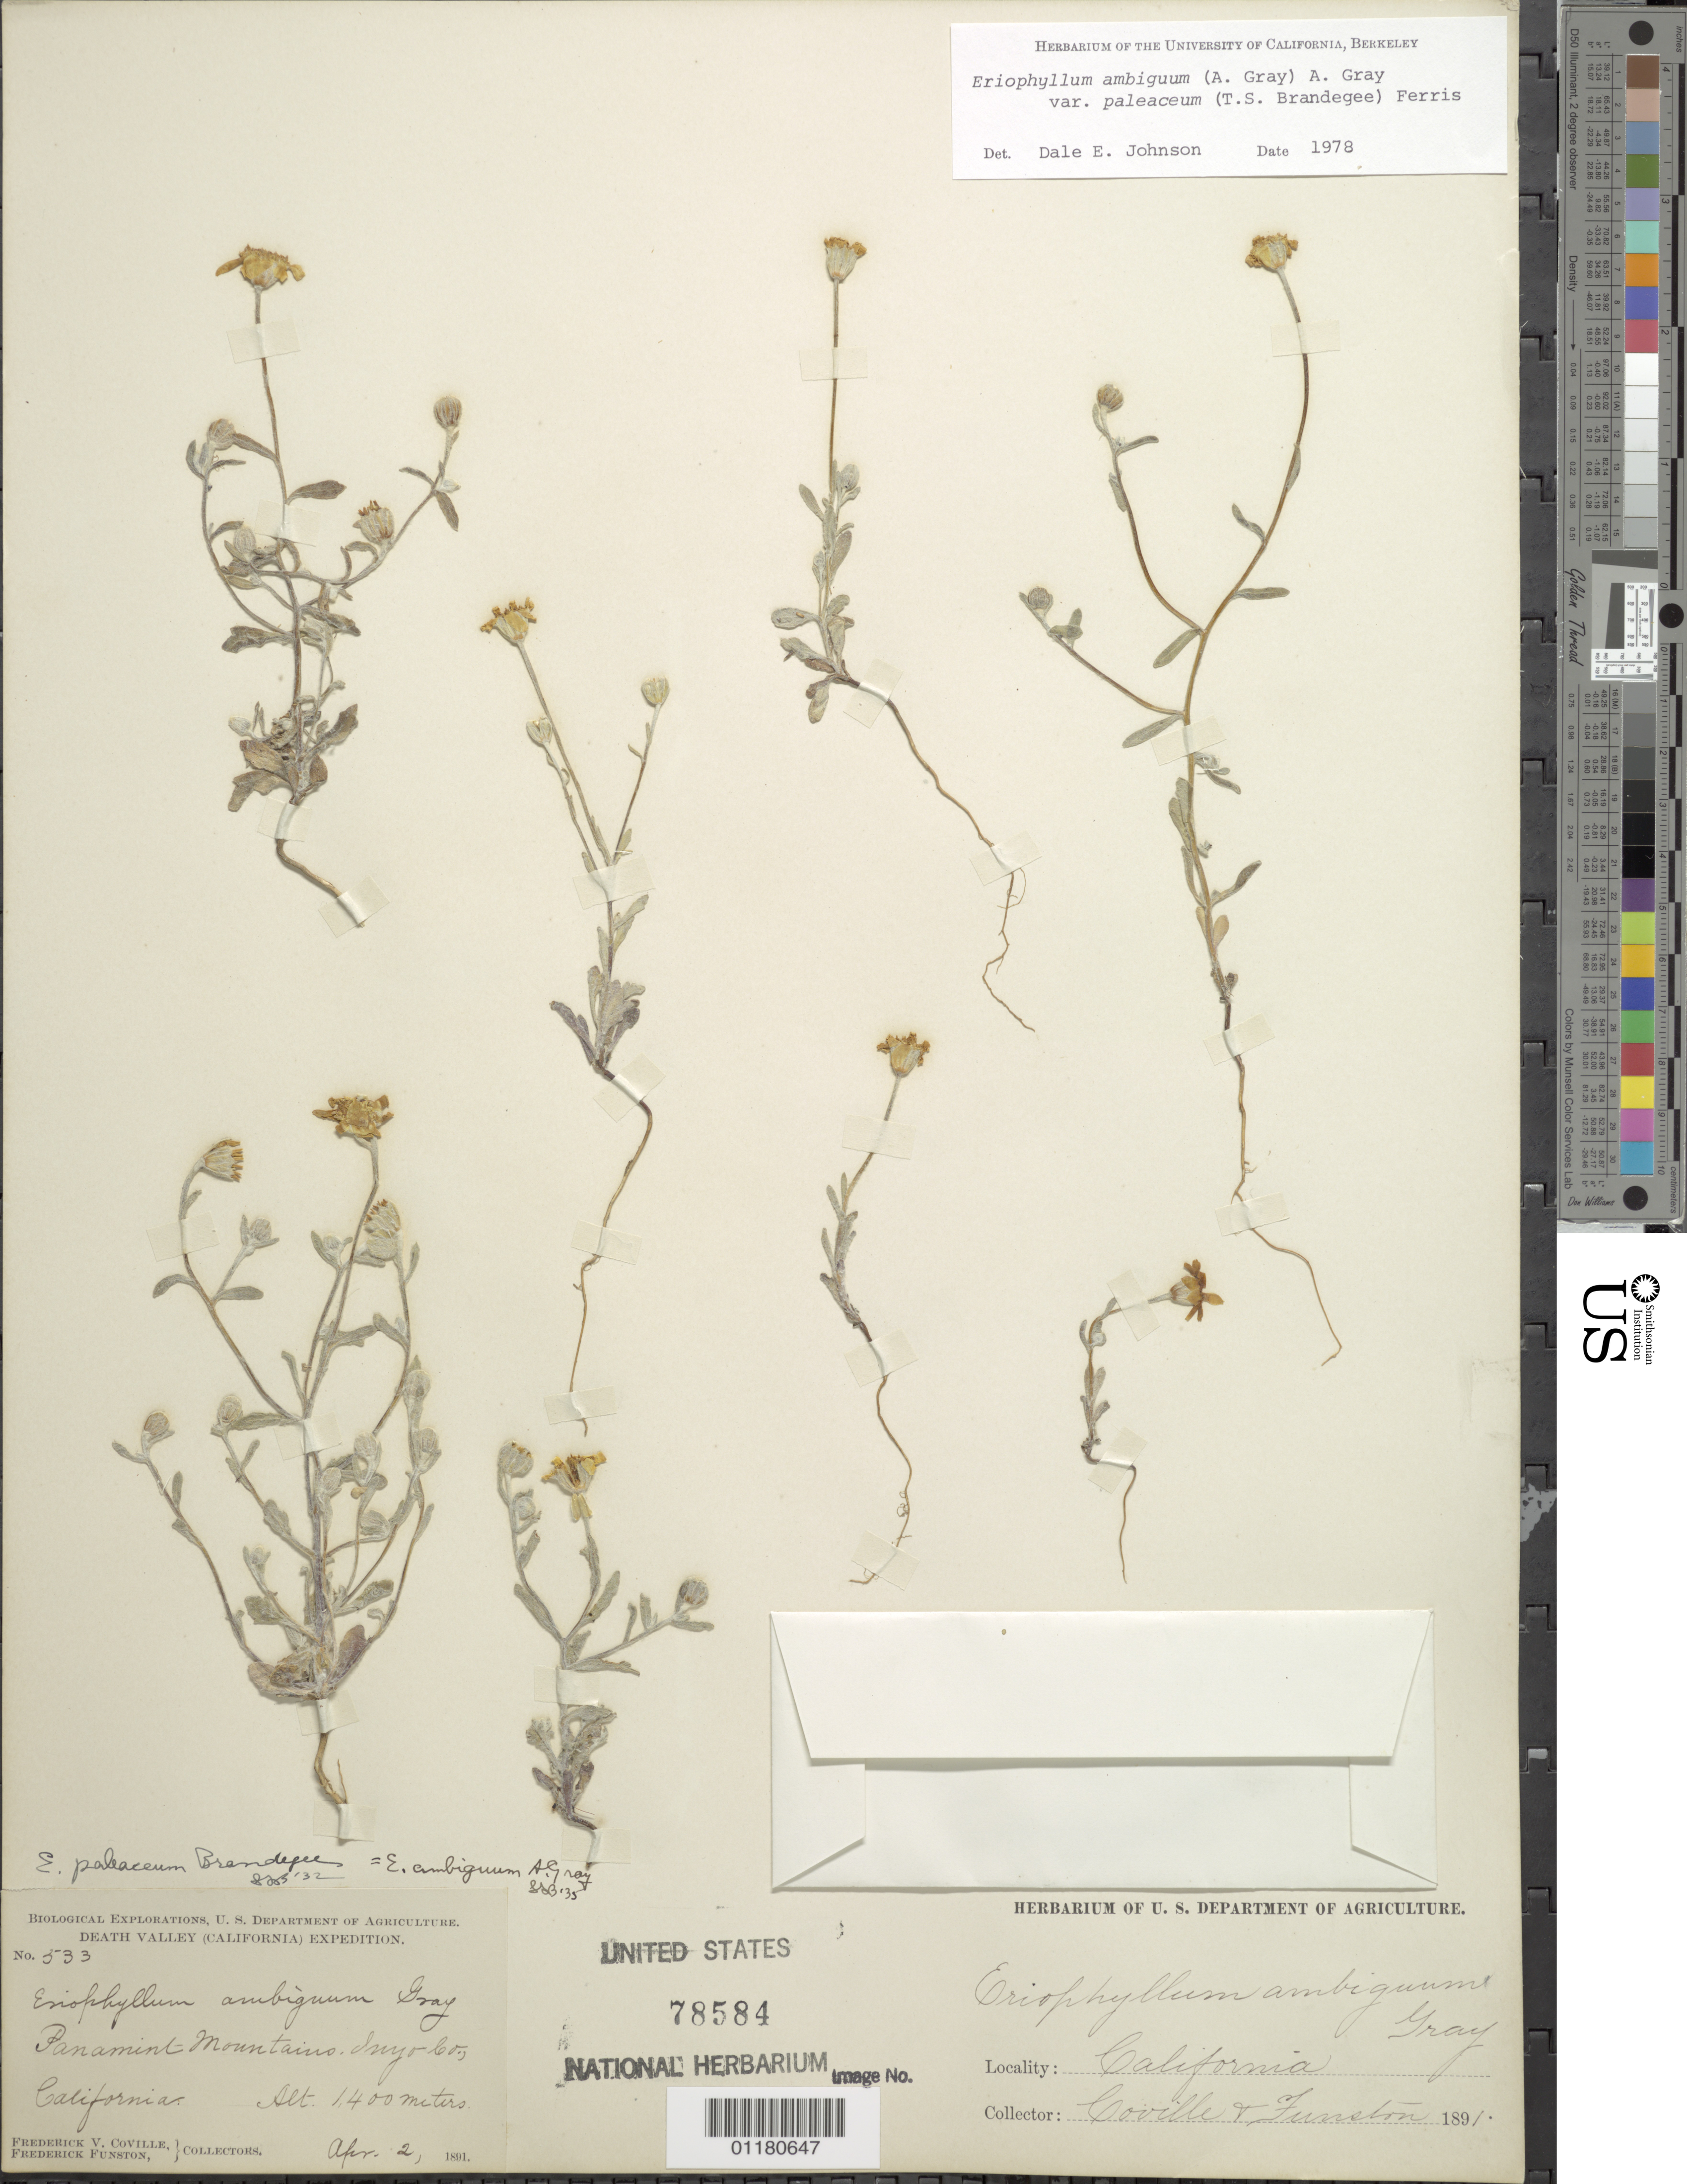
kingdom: Plantae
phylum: Tracheophyta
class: Magnoliopsida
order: Asterales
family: Asteraceae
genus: Eriophyllum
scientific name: Eriophyllum ambiguum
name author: (A. Gray) A. Gray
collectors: F. V. Coville & F. Funston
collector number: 533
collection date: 1891-04-02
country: United States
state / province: California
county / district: Inyo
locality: Panamint Mountains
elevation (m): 1400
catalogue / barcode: US 78584